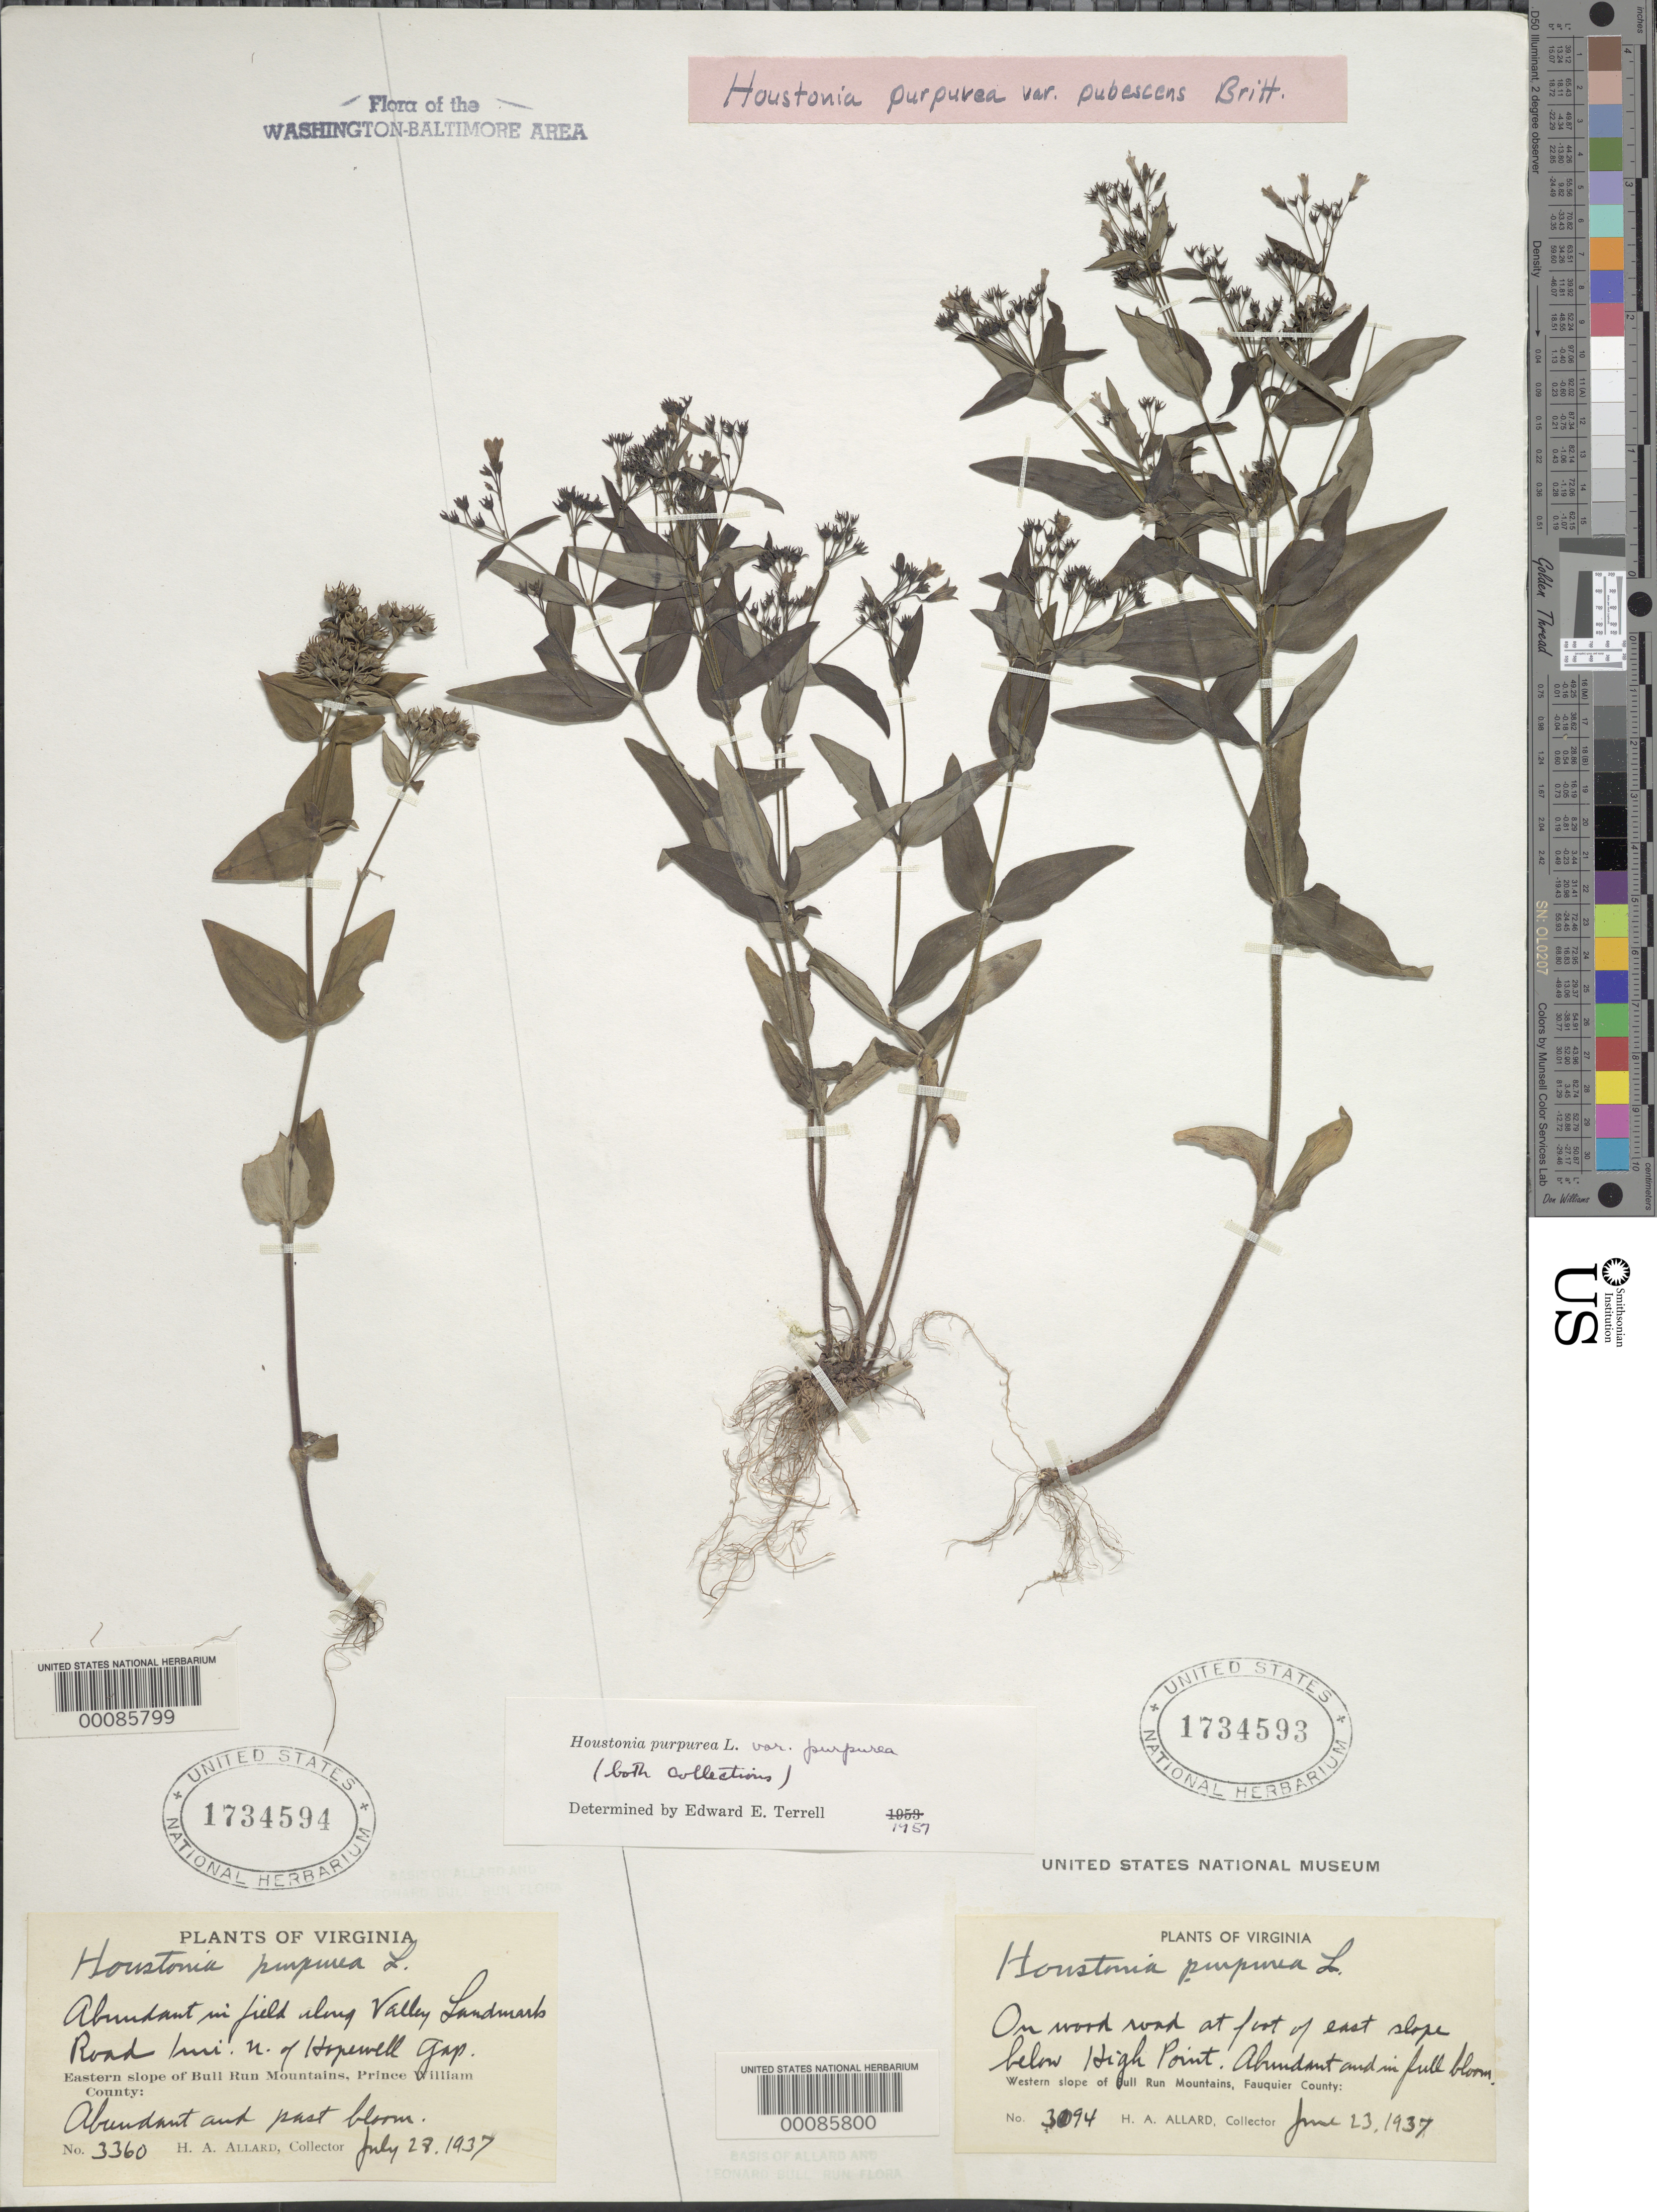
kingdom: Plantae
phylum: Tracheophyta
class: Magnoliopsida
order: Gentianales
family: Rubiaceae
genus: Houstonia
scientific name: Houstonia purpurea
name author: L.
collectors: H. A. Allard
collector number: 3360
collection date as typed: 28 Jul 1937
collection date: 1937-07-28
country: United States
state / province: Virginia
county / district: Prince William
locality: Hopewell Gap, east slope of Bull Run Mts.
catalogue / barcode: US 1734594